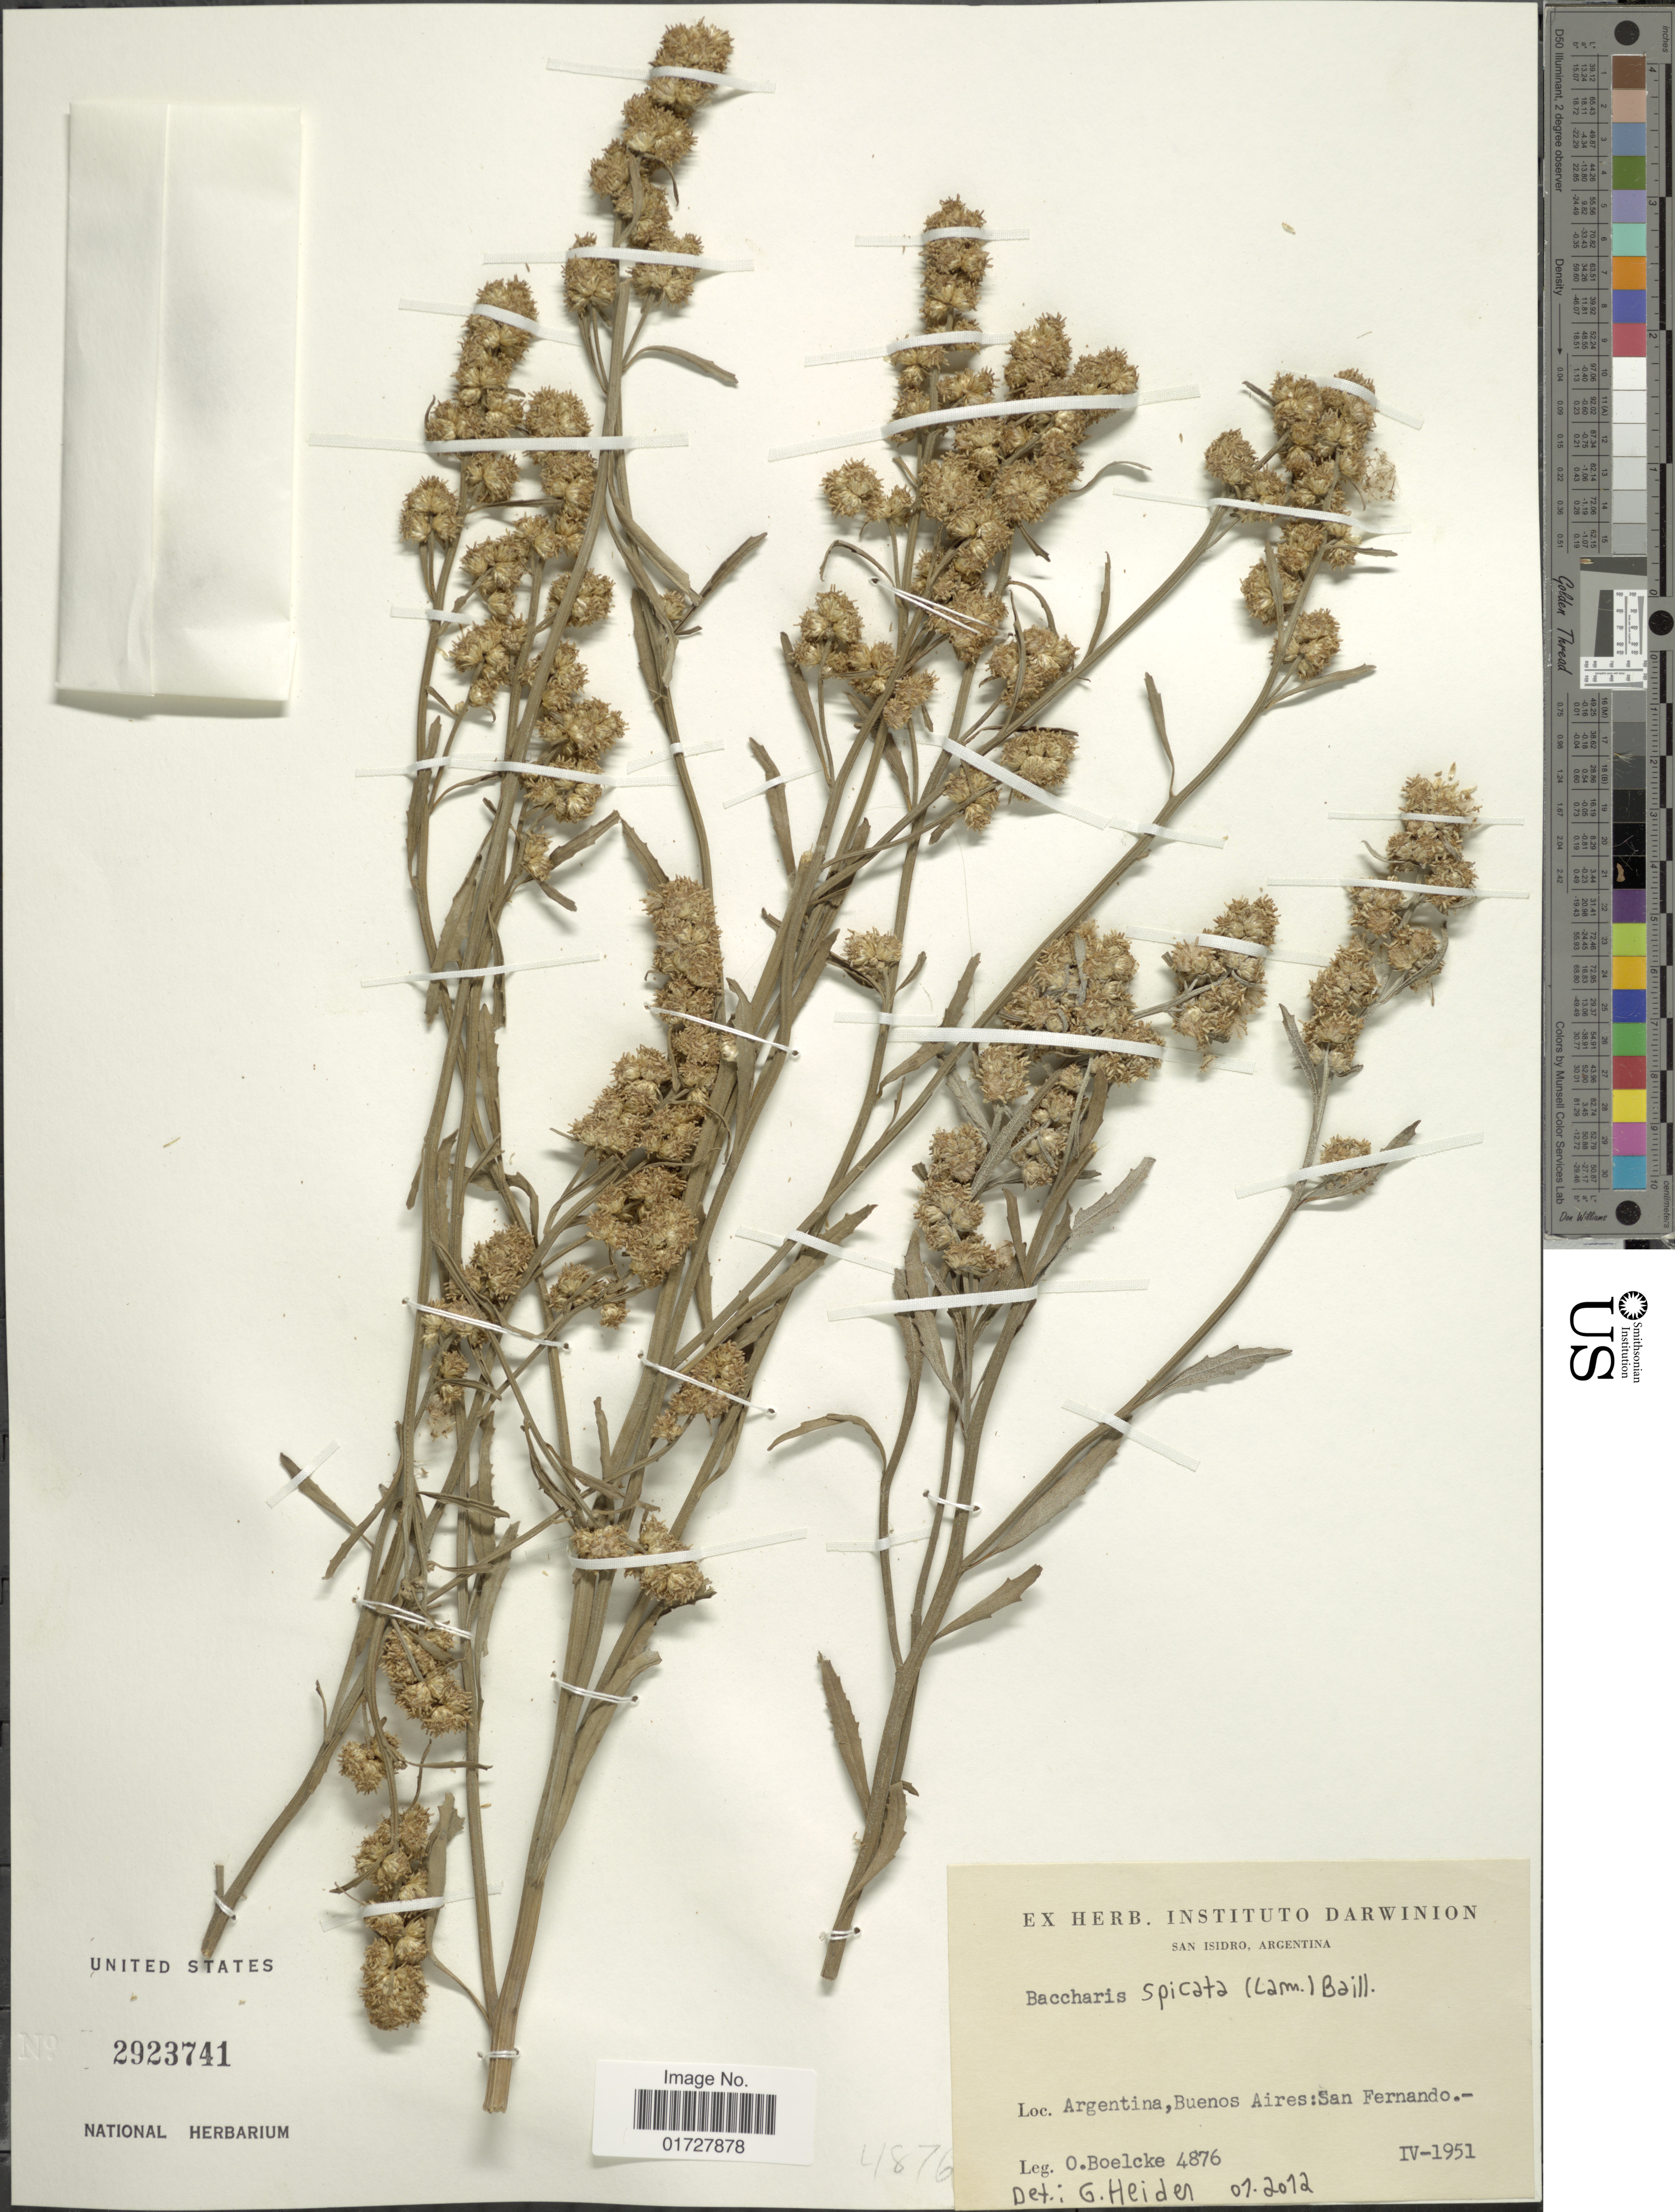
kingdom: Plantae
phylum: Tracheophyta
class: Magnoliopsida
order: Asterales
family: Asteraceae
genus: Baccharis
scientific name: Baccharis spicata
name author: (Lam.) Baill.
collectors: O. Boelcke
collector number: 4876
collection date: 1951-04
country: Argentina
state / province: Buenos Aires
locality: San Fernando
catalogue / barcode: US 2923741